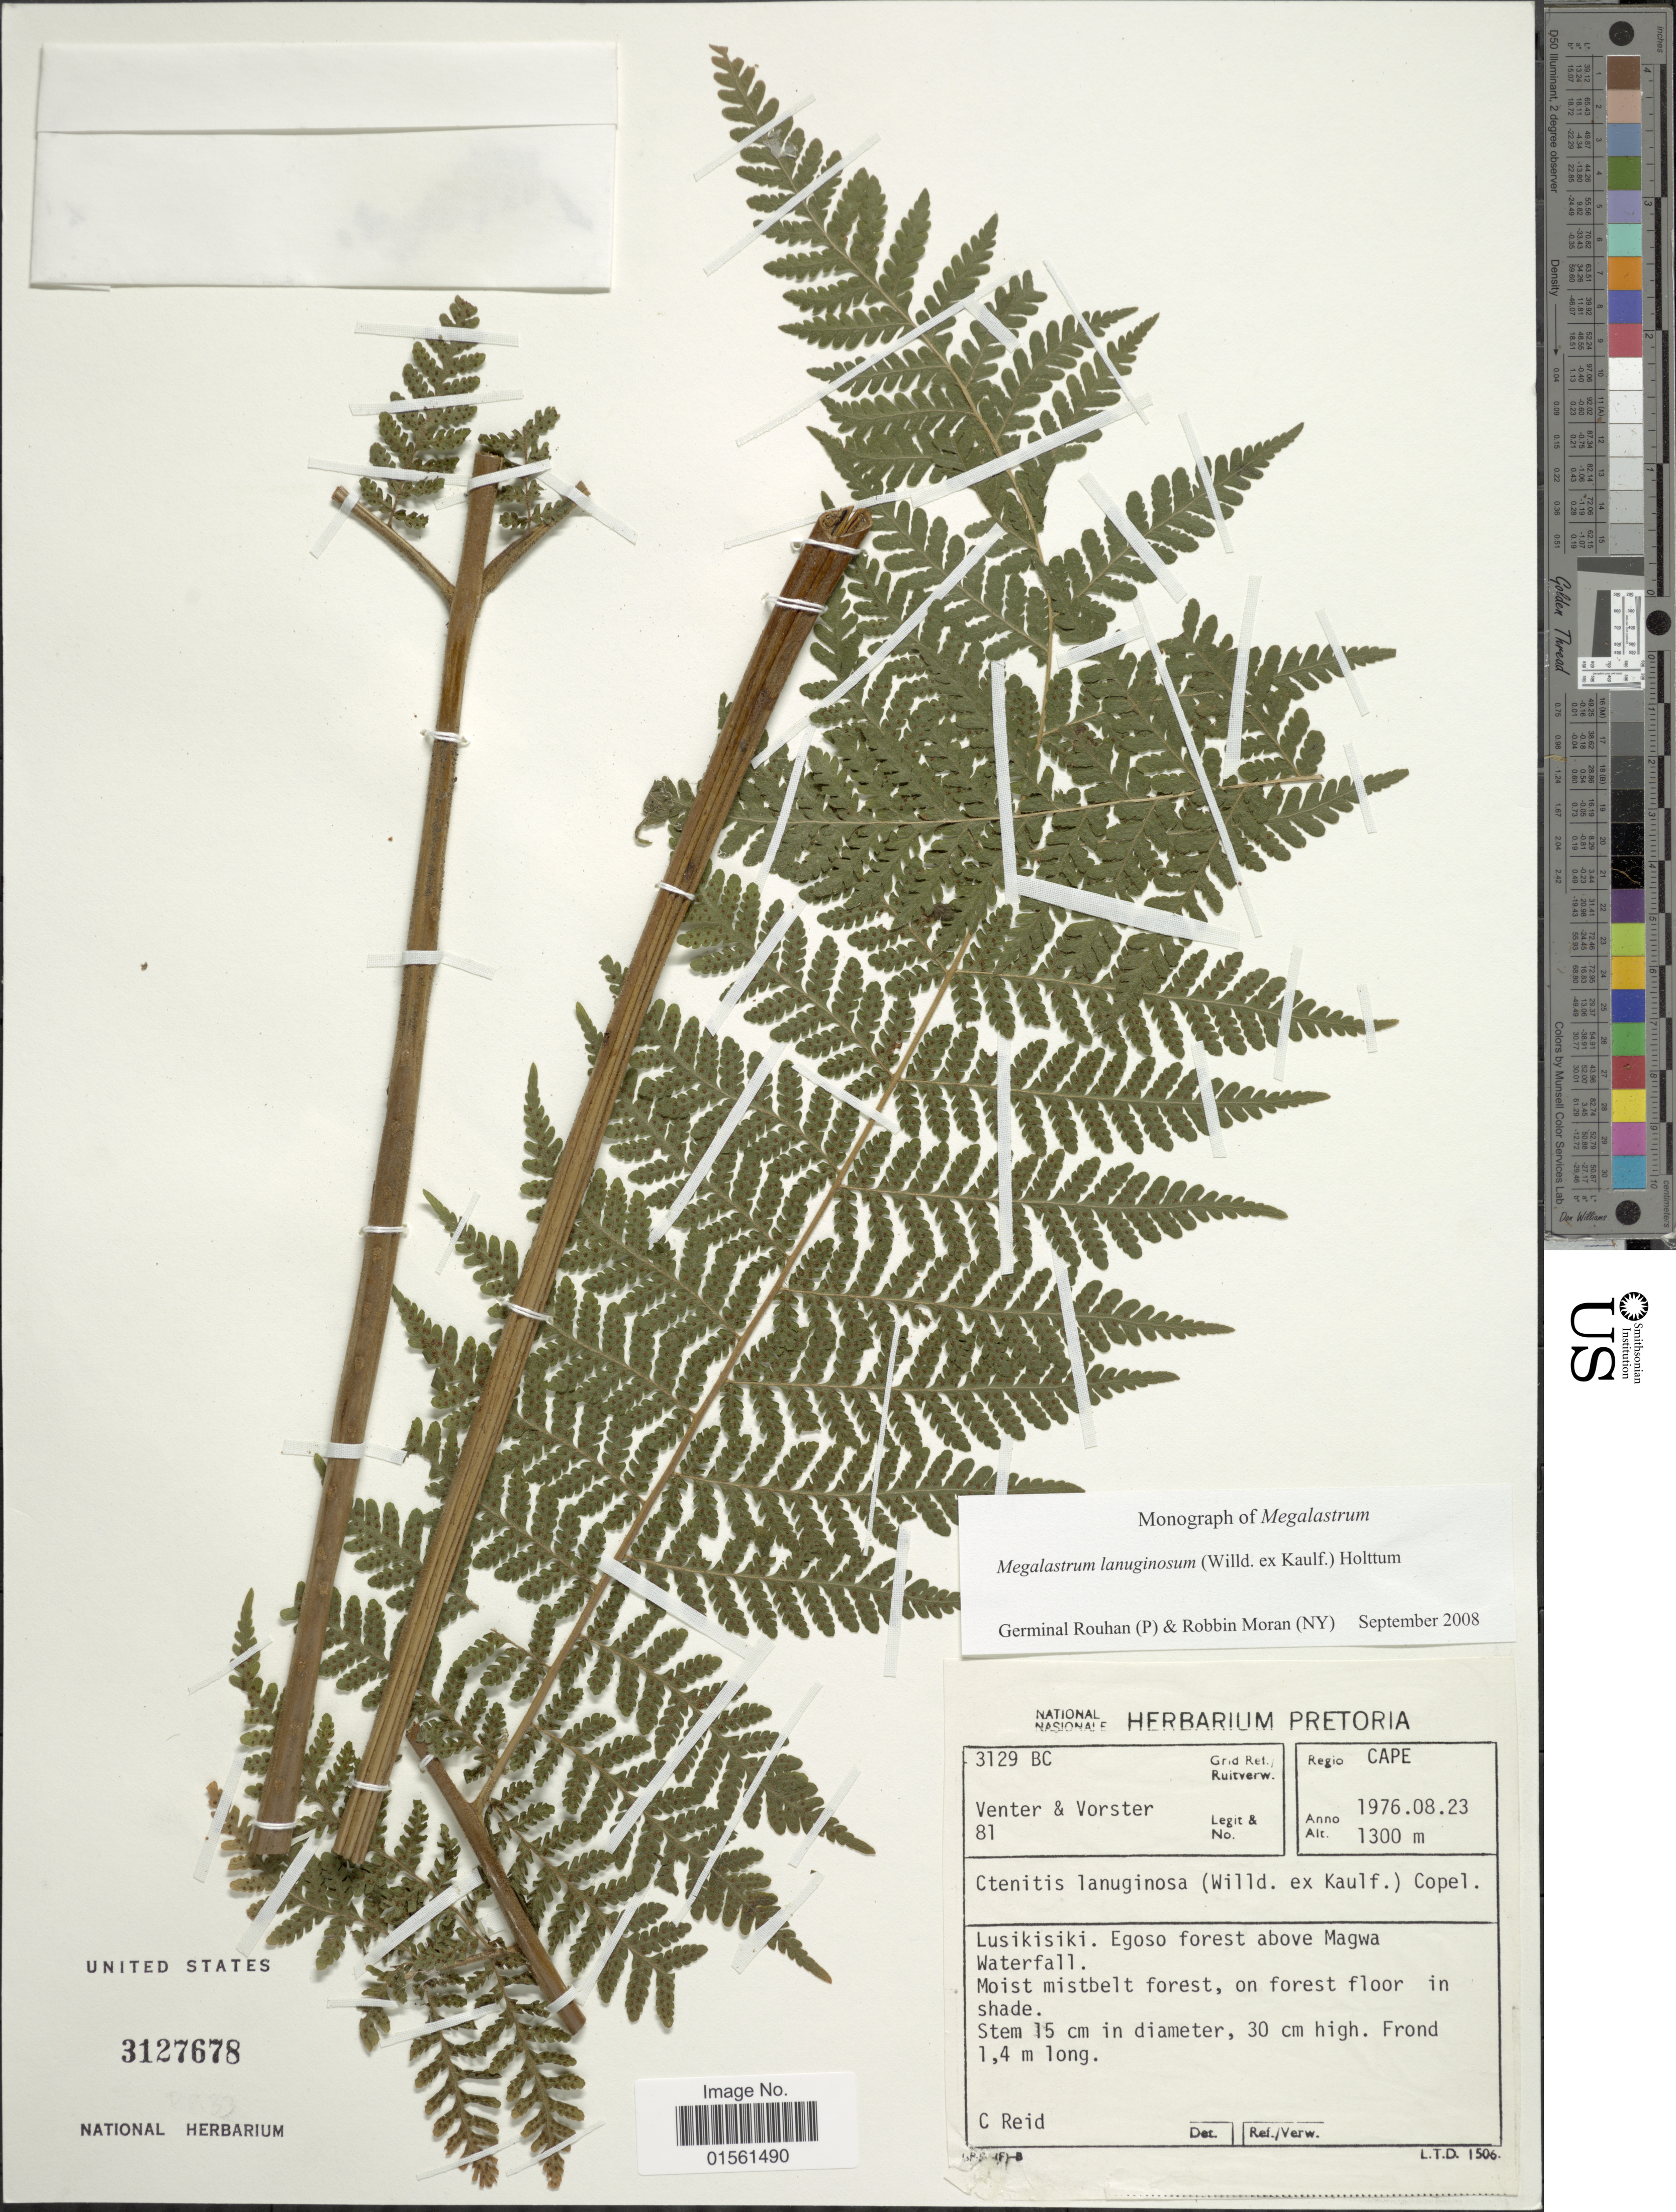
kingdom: Plantae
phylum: Tracheophyta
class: Polypodiopsida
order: Polypodiales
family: Dryopteridaceae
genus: Megalastrum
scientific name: Megalastrum lanuginosum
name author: (Kaulf.) Holttum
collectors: C. Reid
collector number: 3128BC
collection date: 1976-08-23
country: South Africa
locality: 3129 BC, Cape, Lusikisiki, Egoso forest above Magwa Waterfall.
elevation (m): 1300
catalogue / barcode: US 3127678